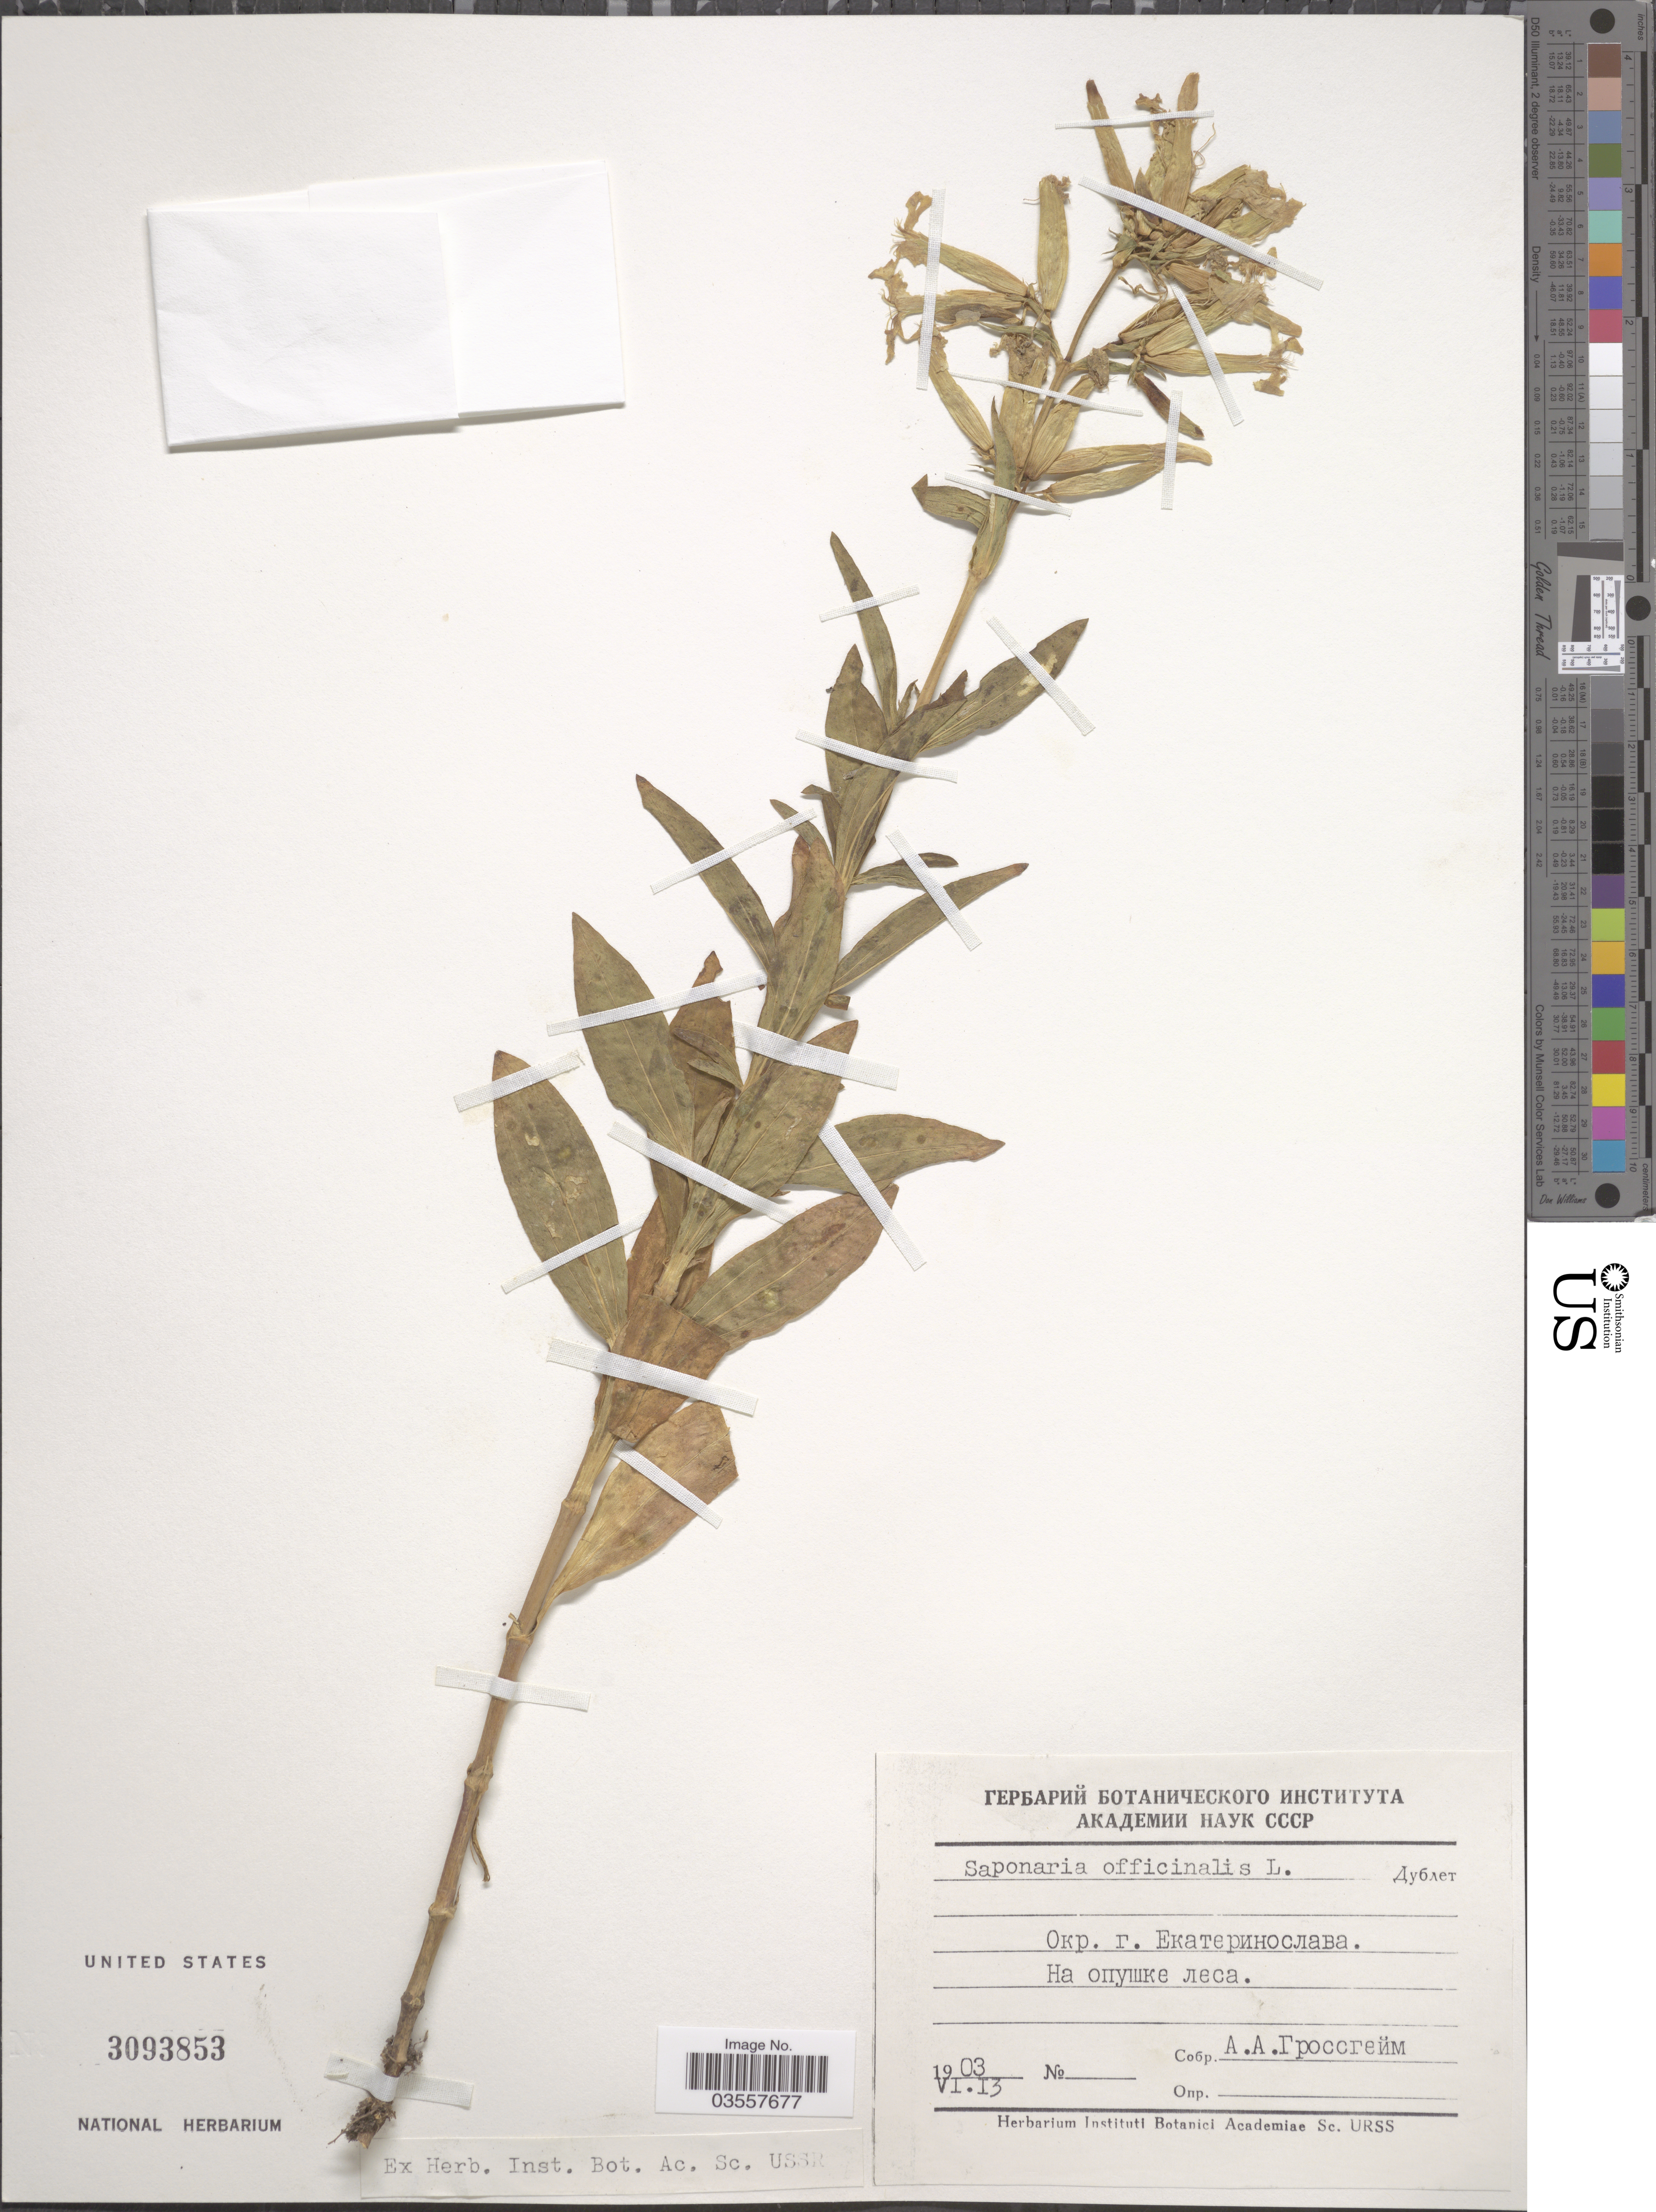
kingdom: Plantae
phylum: Tracheophyta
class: Magnoliopsida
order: Caryophyllales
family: Caryophyllaceae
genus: Saponaria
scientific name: Saponaria officinalis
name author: L.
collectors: A. Grossheim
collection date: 1903-06-13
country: Ukraine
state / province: Dnipropetrovs'k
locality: Vicinity of city Ekaterinoslav.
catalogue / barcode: US 3093853